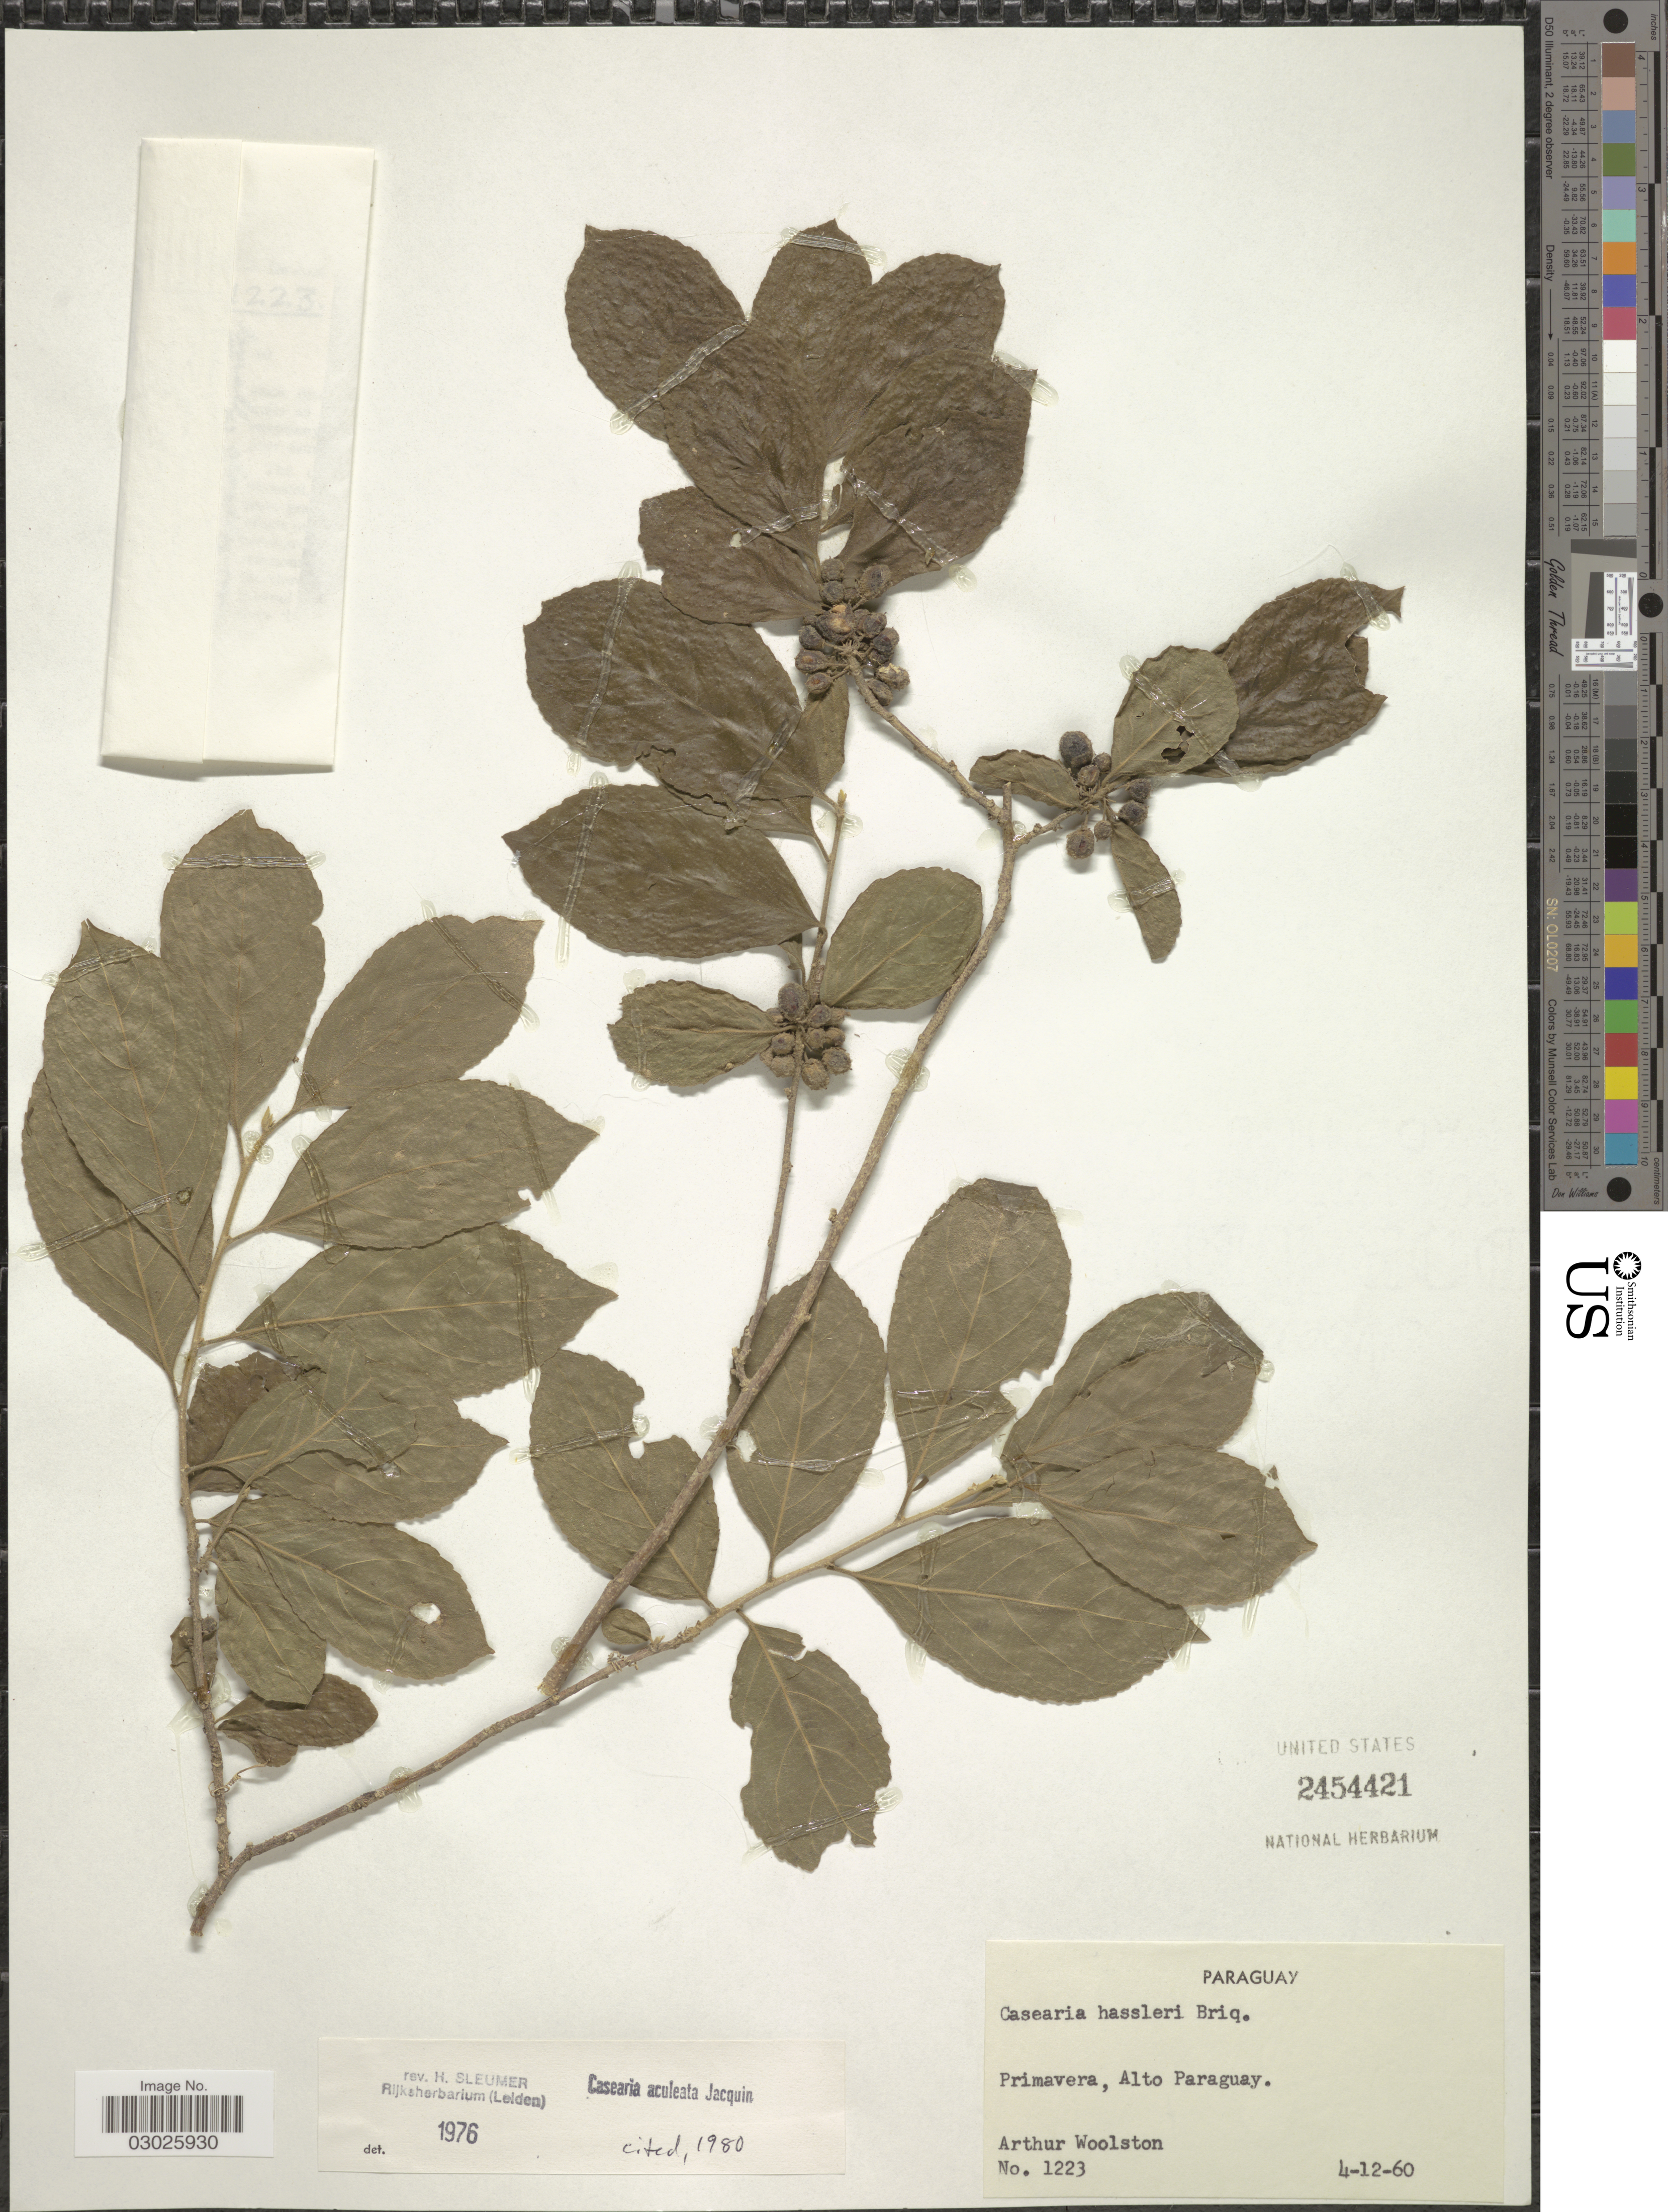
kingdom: Plantae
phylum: Tracheophyta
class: Magnoliopsida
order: Malpighiales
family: Salicaceae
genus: Casearia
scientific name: Casearia aculeata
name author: Jacq.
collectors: A. L. Woolston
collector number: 1223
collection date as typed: Transcribed d/m/y: 12/4/60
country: Paraguay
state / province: Alto Paraguay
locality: Primavera.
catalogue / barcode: US 2454421